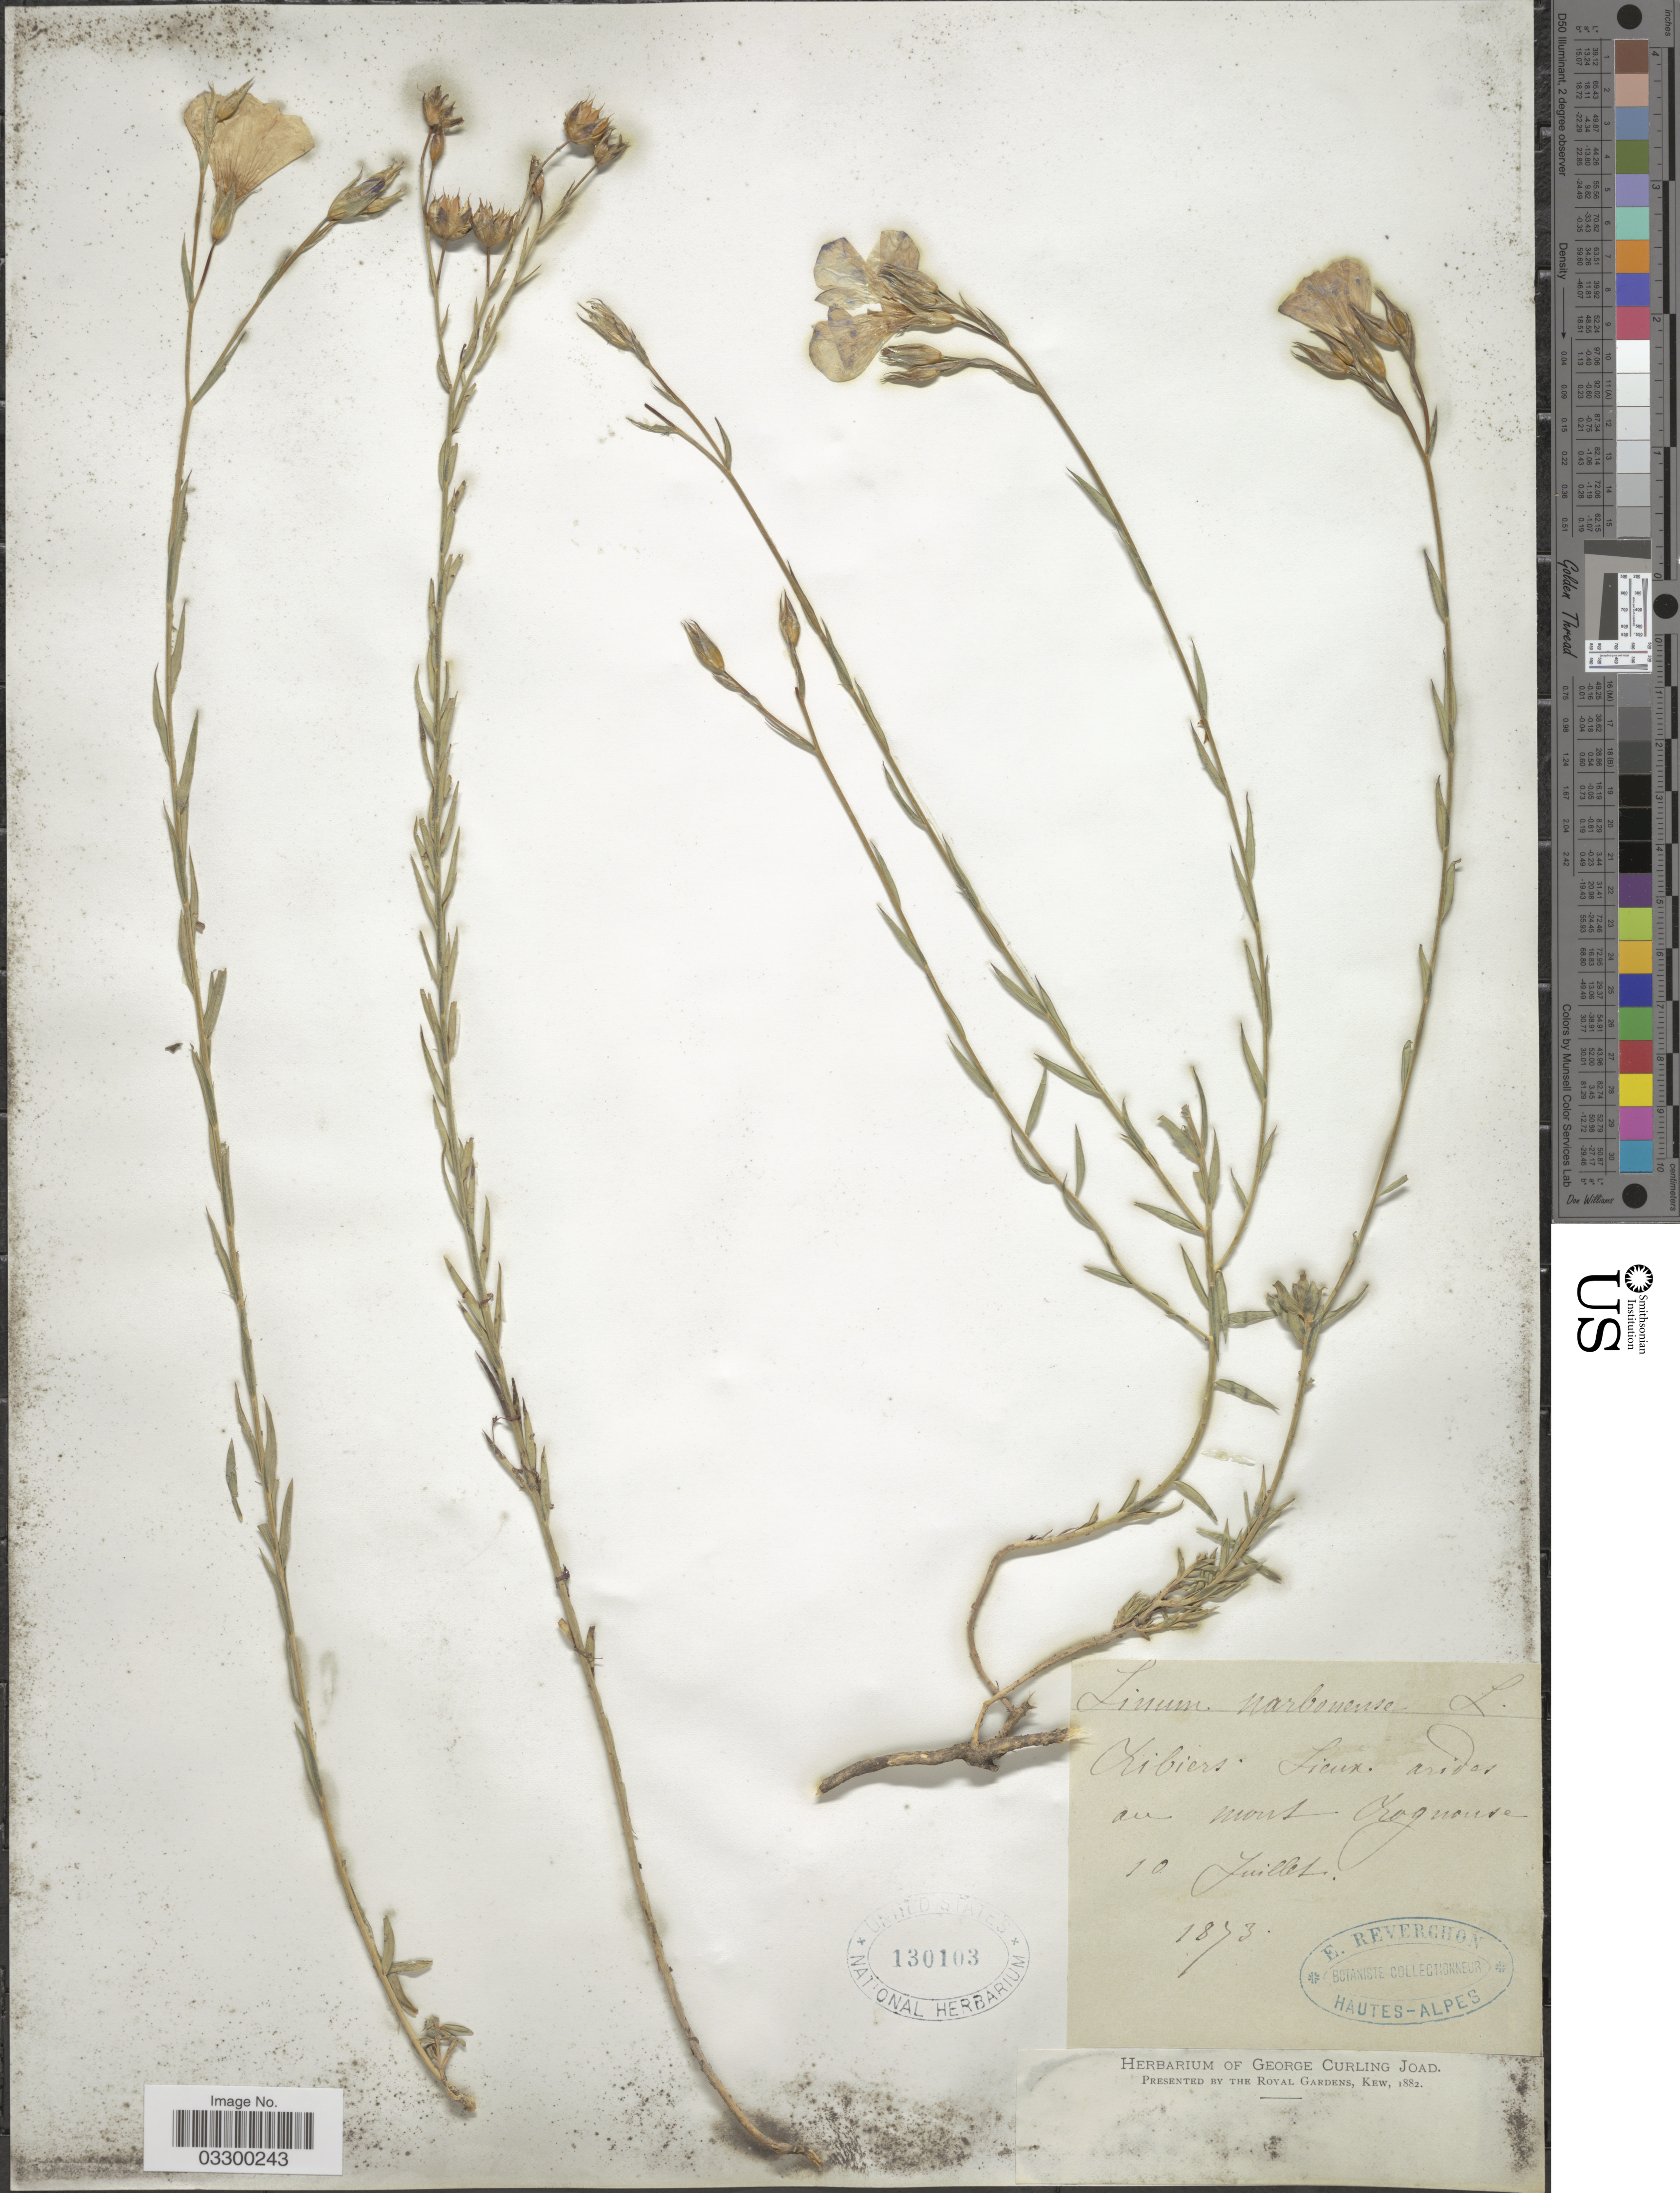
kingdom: Plantae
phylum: Tracheophyta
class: Magnoliopsida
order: Malpighiales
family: Linaceae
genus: Linum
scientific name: Linum narbonense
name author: L.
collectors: E. Reverchon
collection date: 1873-07-10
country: France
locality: Ribiers, Lieux arides au mont Rognouse.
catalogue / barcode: US 130103